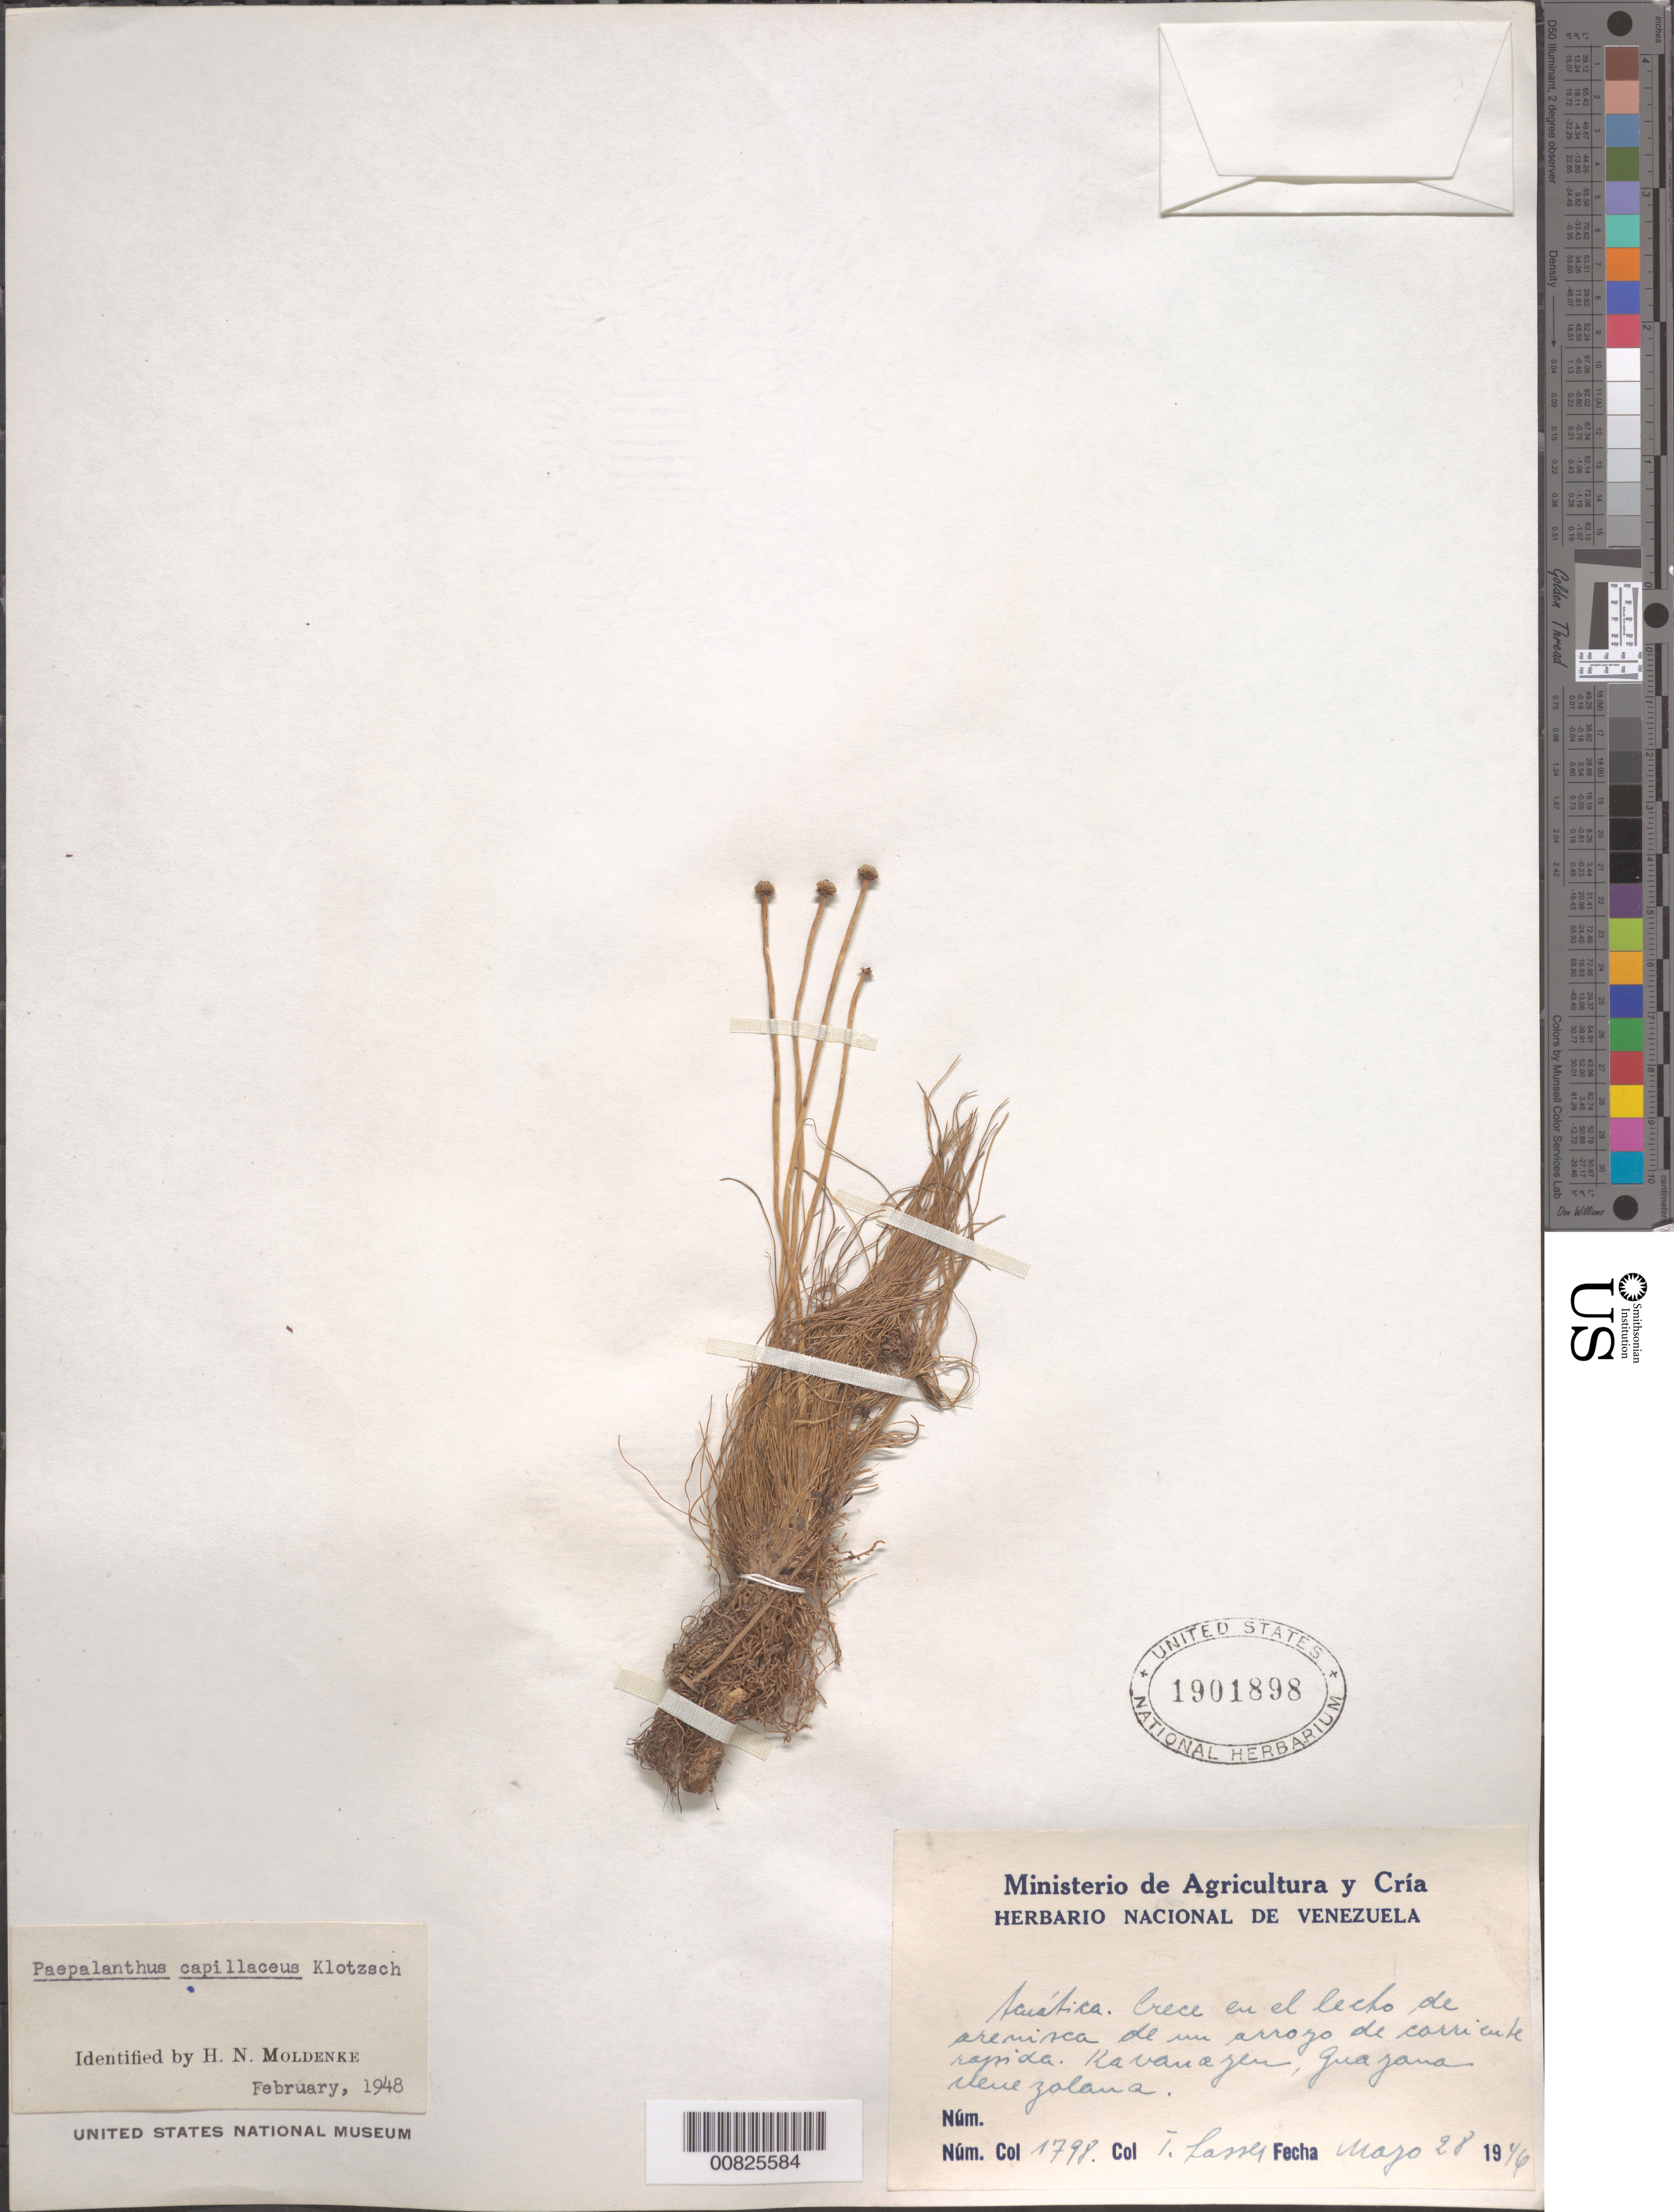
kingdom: Plantae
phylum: Tracheophyta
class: Liliopsida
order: Poales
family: Eriocaulaceae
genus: Rondonanthus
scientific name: Rondonanthus capillaceus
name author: (Klotzsch ex Körn.) Hensold & Giul.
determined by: Moldenke, H. N.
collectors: T. Lasser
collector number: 1798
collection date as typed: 28-May-46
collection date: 1946-05-28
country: Venezuela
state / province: Bolívar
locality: Kavanayén, Guayana Venezolana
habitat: Lecho de arenisca de un arroyo de corriente rapida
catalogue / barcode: US 1901898